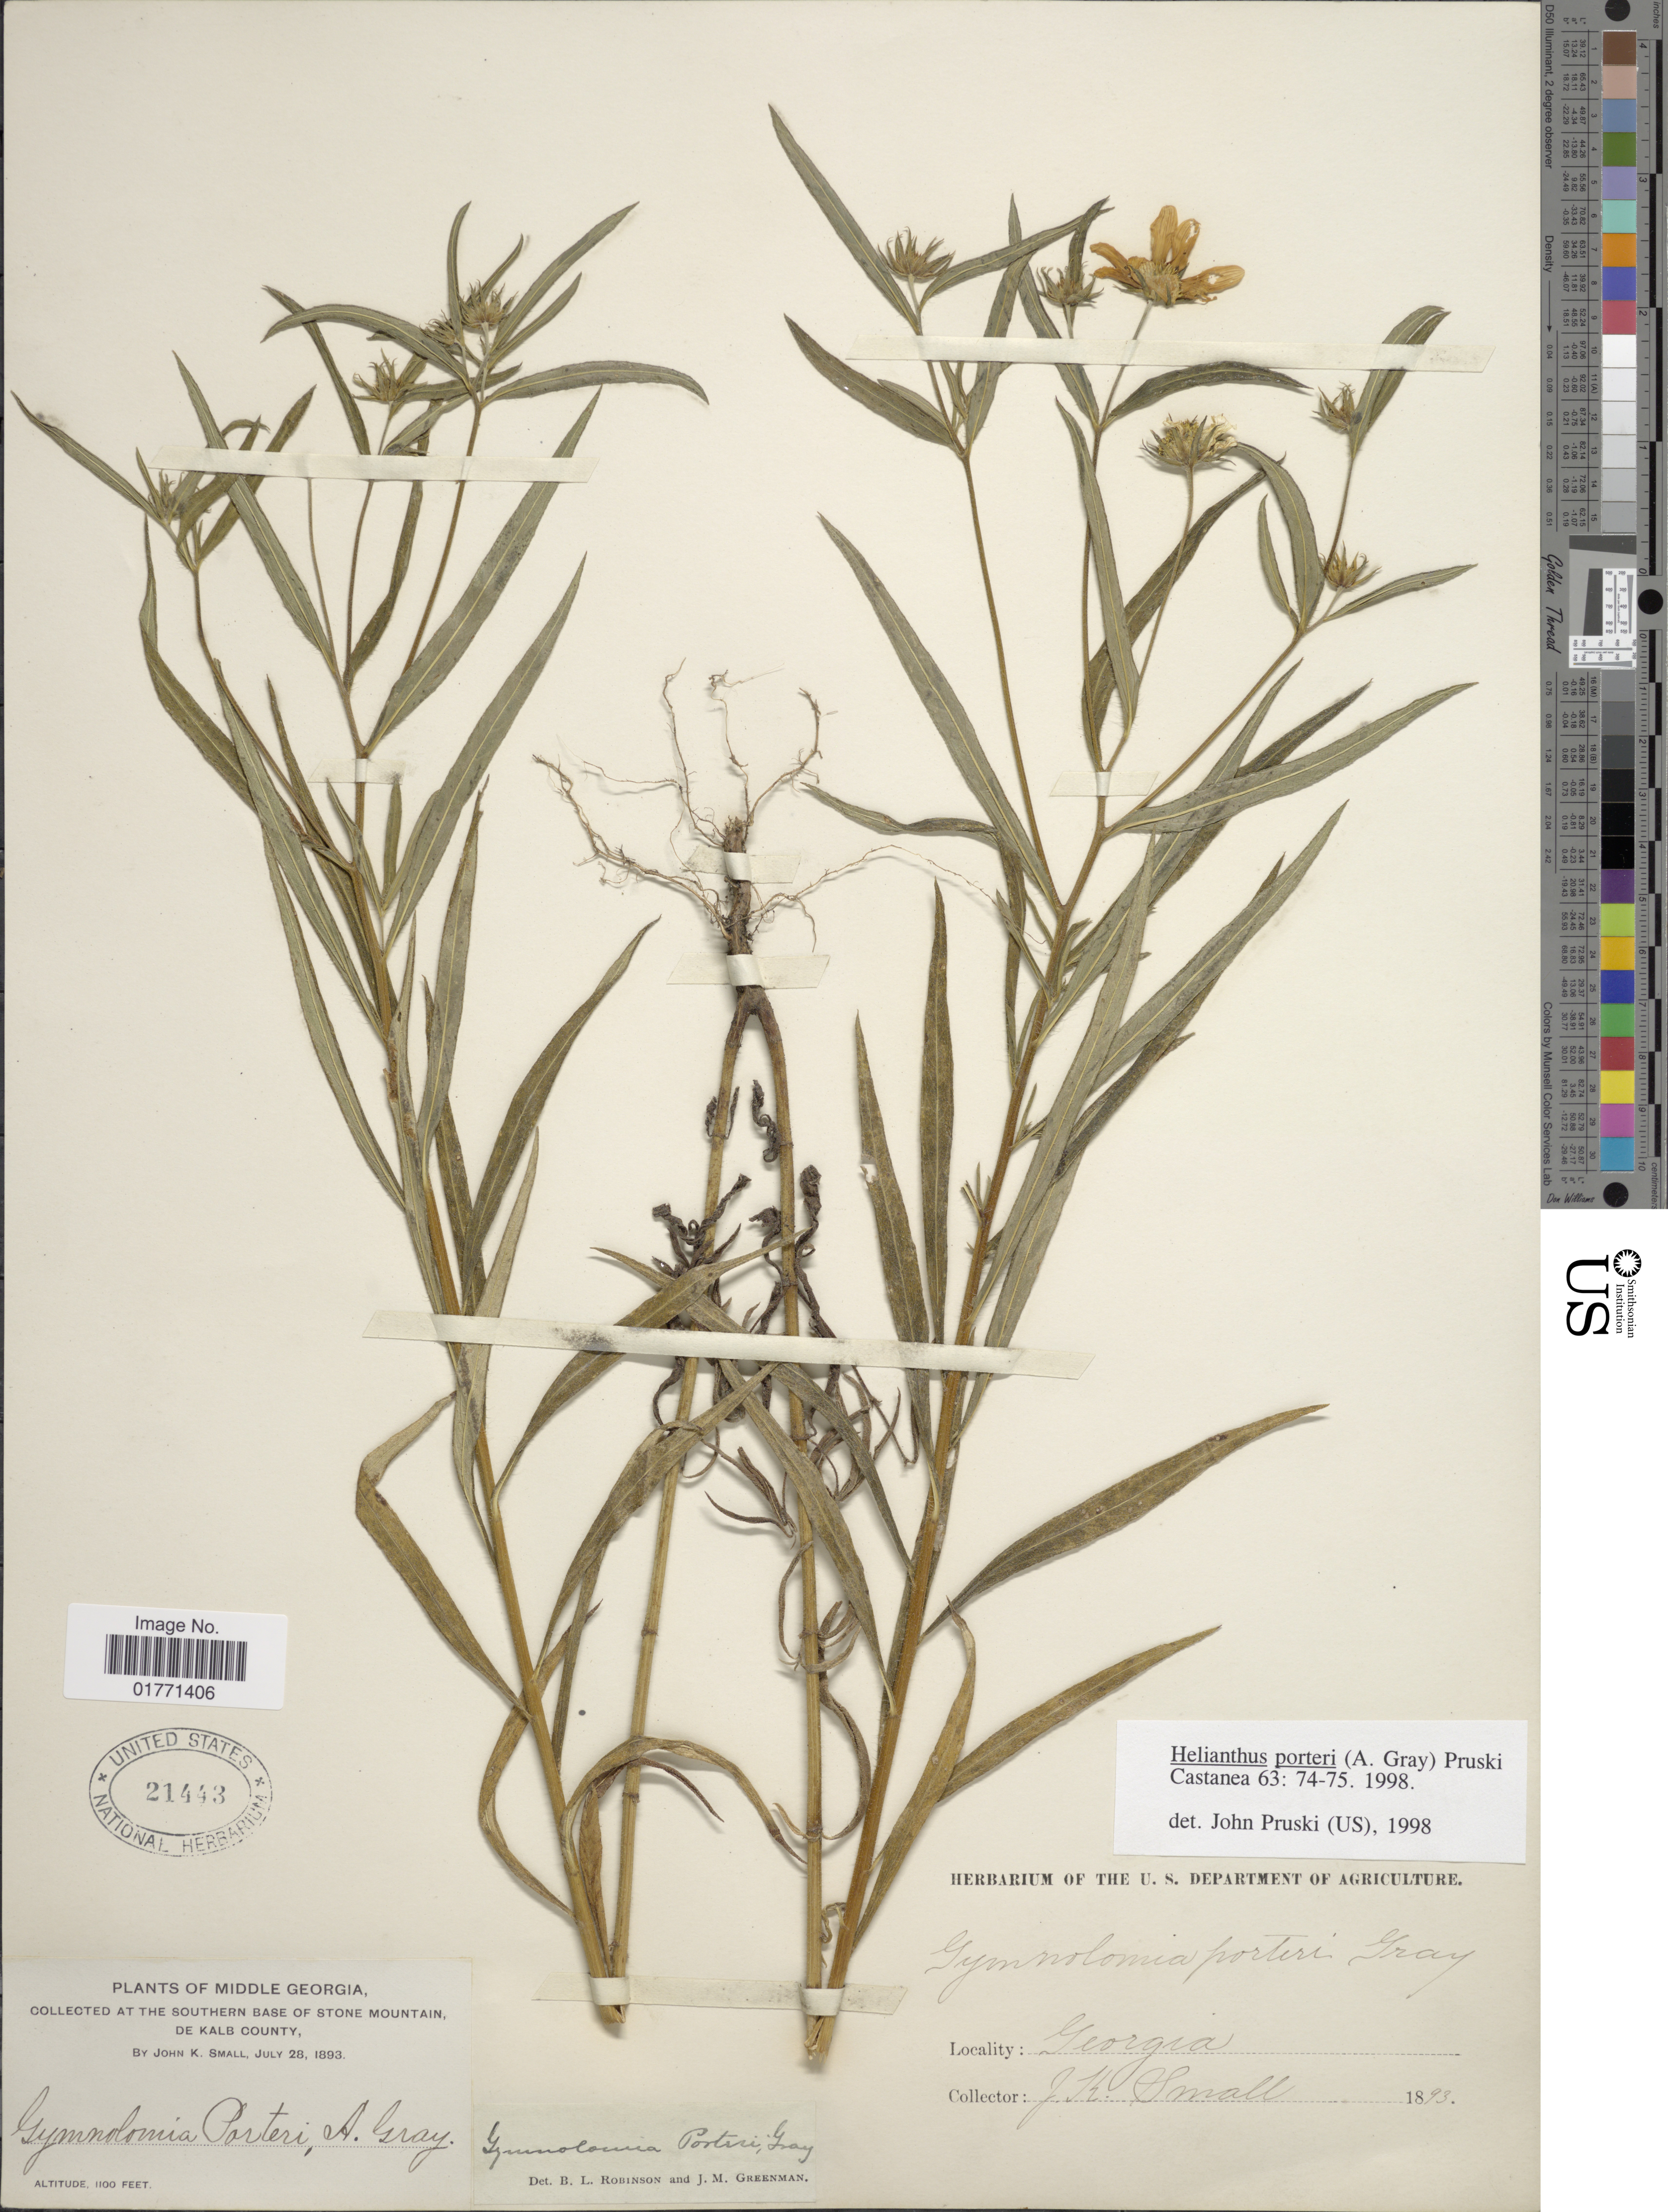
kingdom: Plantae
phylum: Tracheophyta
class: Magnoliopsida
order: Asterales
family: Asteraceae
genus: Helianthus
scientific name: Helianthus porteri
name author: (A. Gray) Pruski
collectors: J. K. Small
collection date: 1893-07-28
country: United States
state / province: Georgia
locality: Middle Georgia, at the Southern base of Stone Mountain, De Kalb County.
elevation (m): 335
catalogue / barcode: US 21443